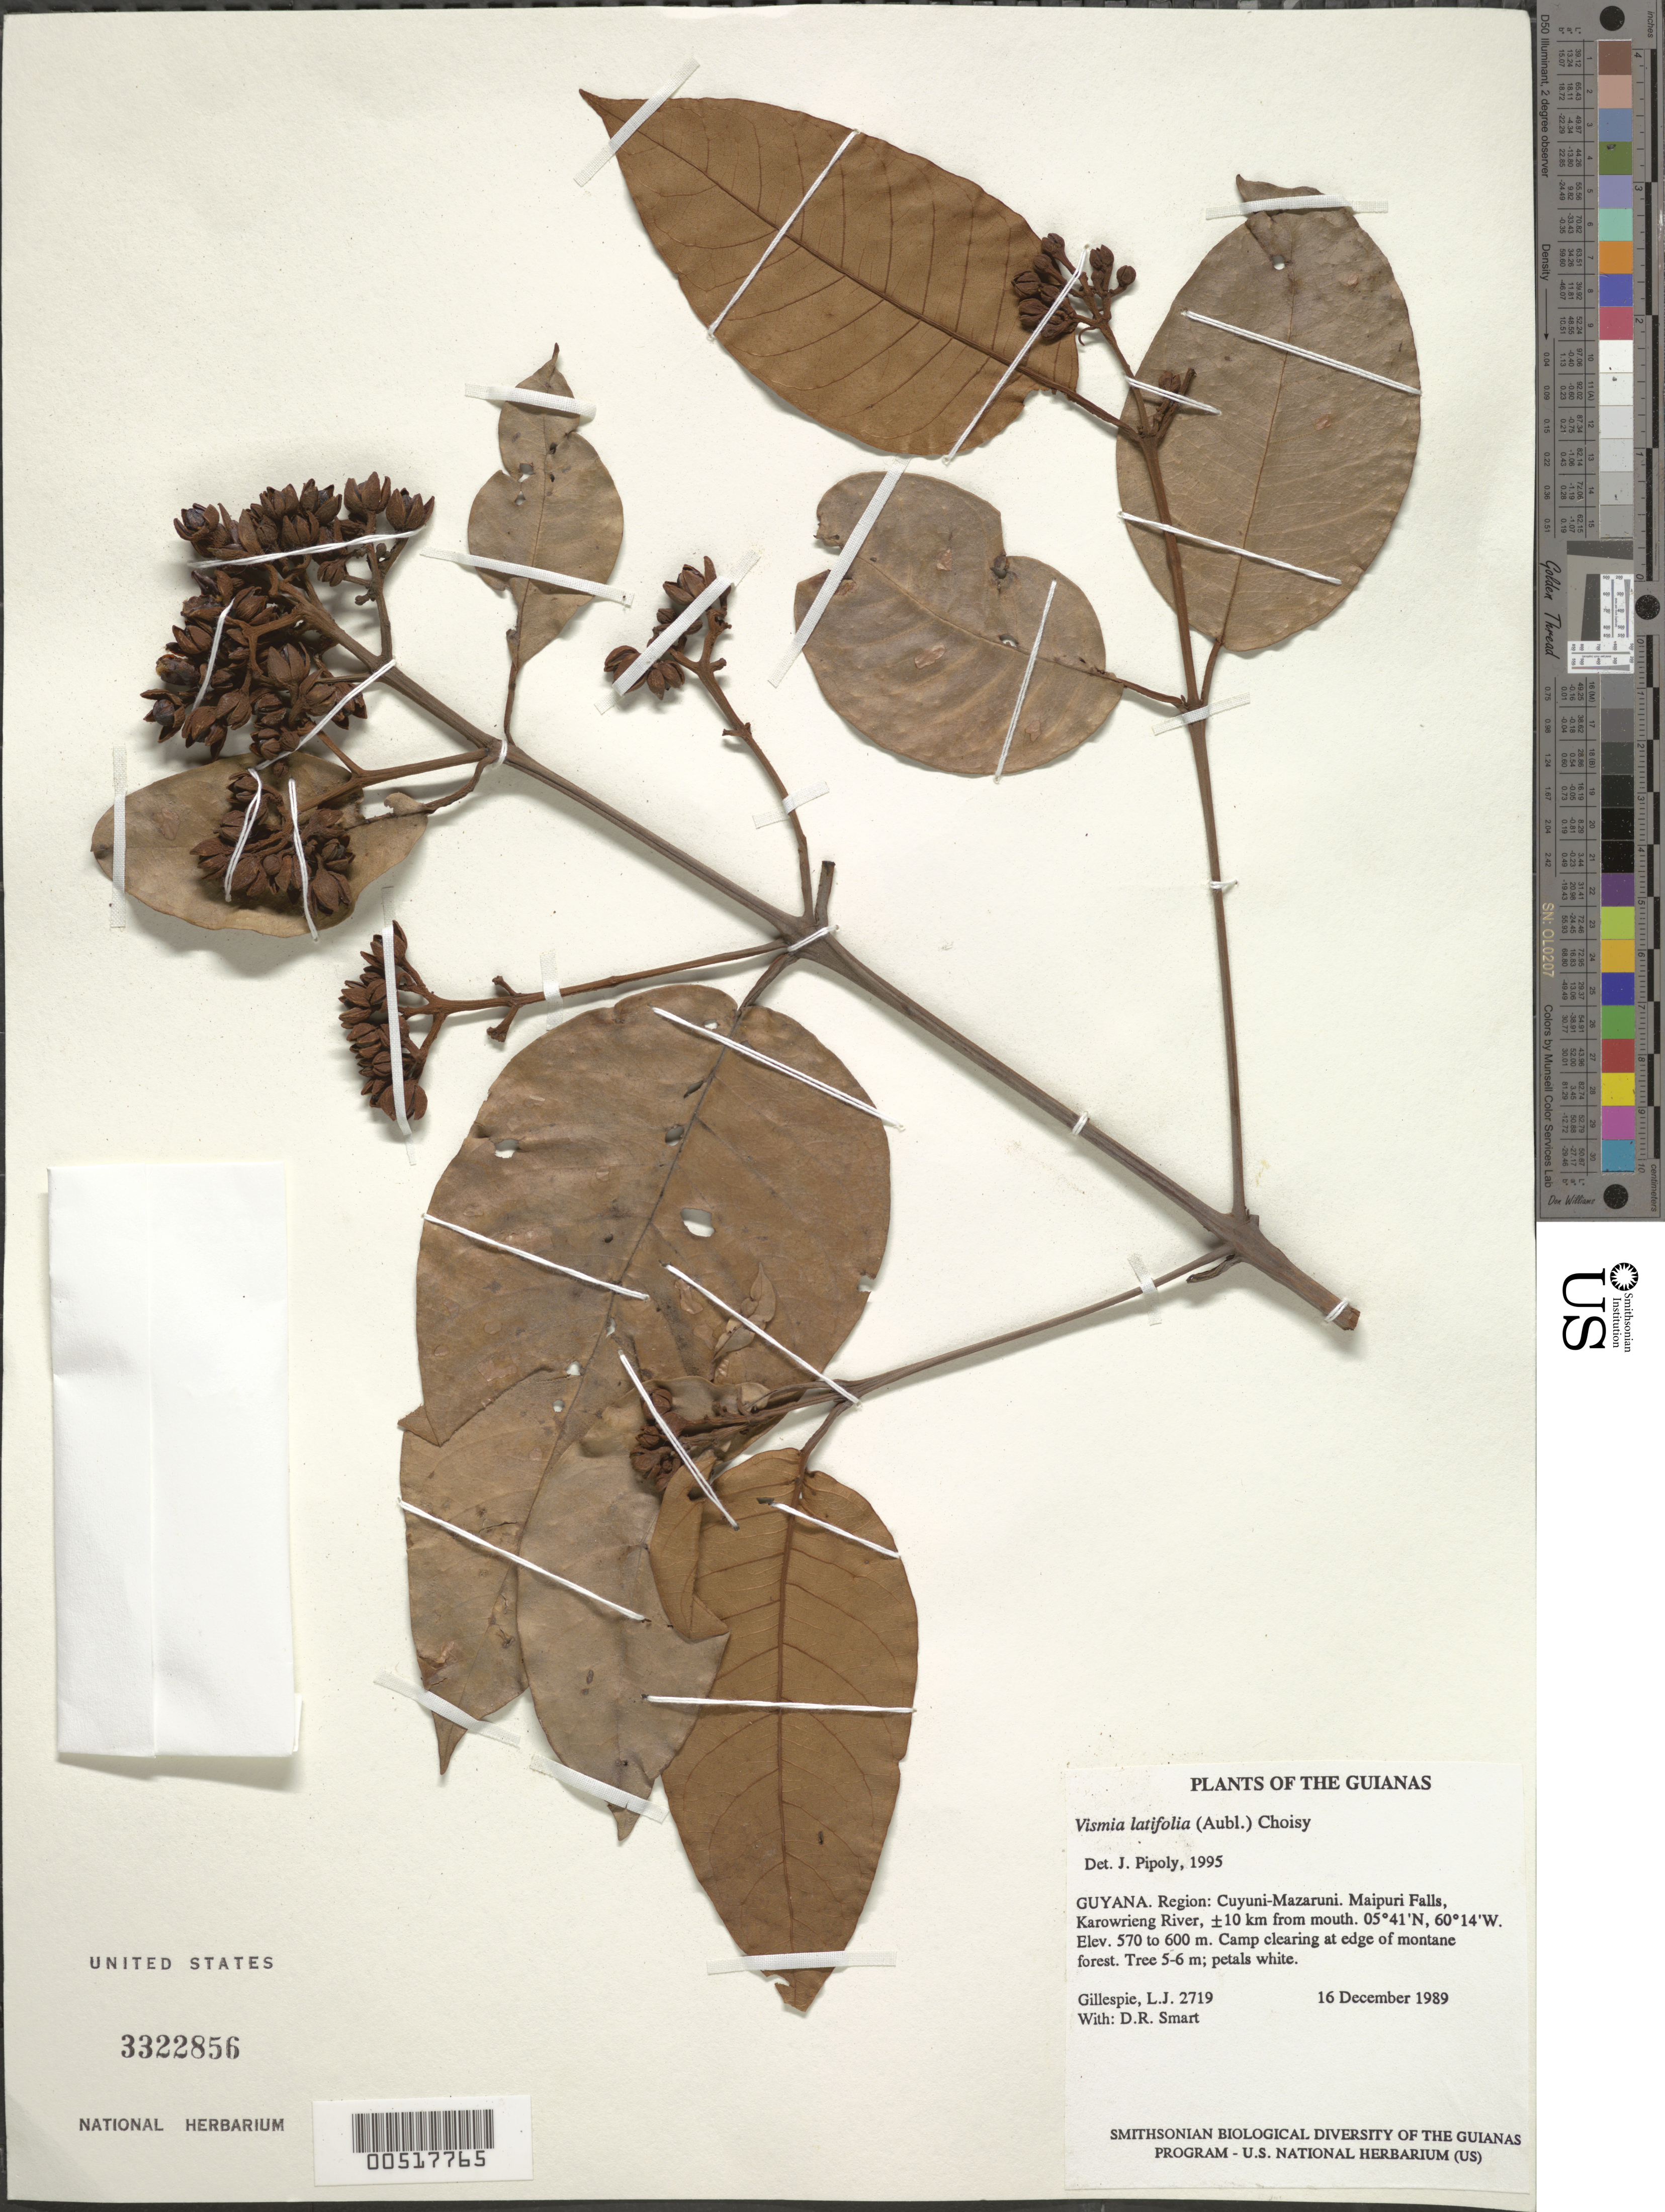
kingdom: Plantae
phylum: Tracheophyta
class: Magnoliopsida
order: Malpighiales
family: Hypericaceae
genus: Vismia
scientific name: Vismia latifolia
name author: (Aubl.) Choisy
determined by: Pipoly, J. J., III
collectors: L. J. Gillespie & D. R. Smart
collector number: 2719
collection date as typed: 16 December 1989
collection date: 1989-12-16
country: Guyana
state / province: Cuyuni-Mazaruni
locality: Maipuri Falls, Karowrieng River, ±10 km from mouth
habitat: Camp clearing at edge of montane forest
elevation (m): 570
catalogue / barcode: US 3322856